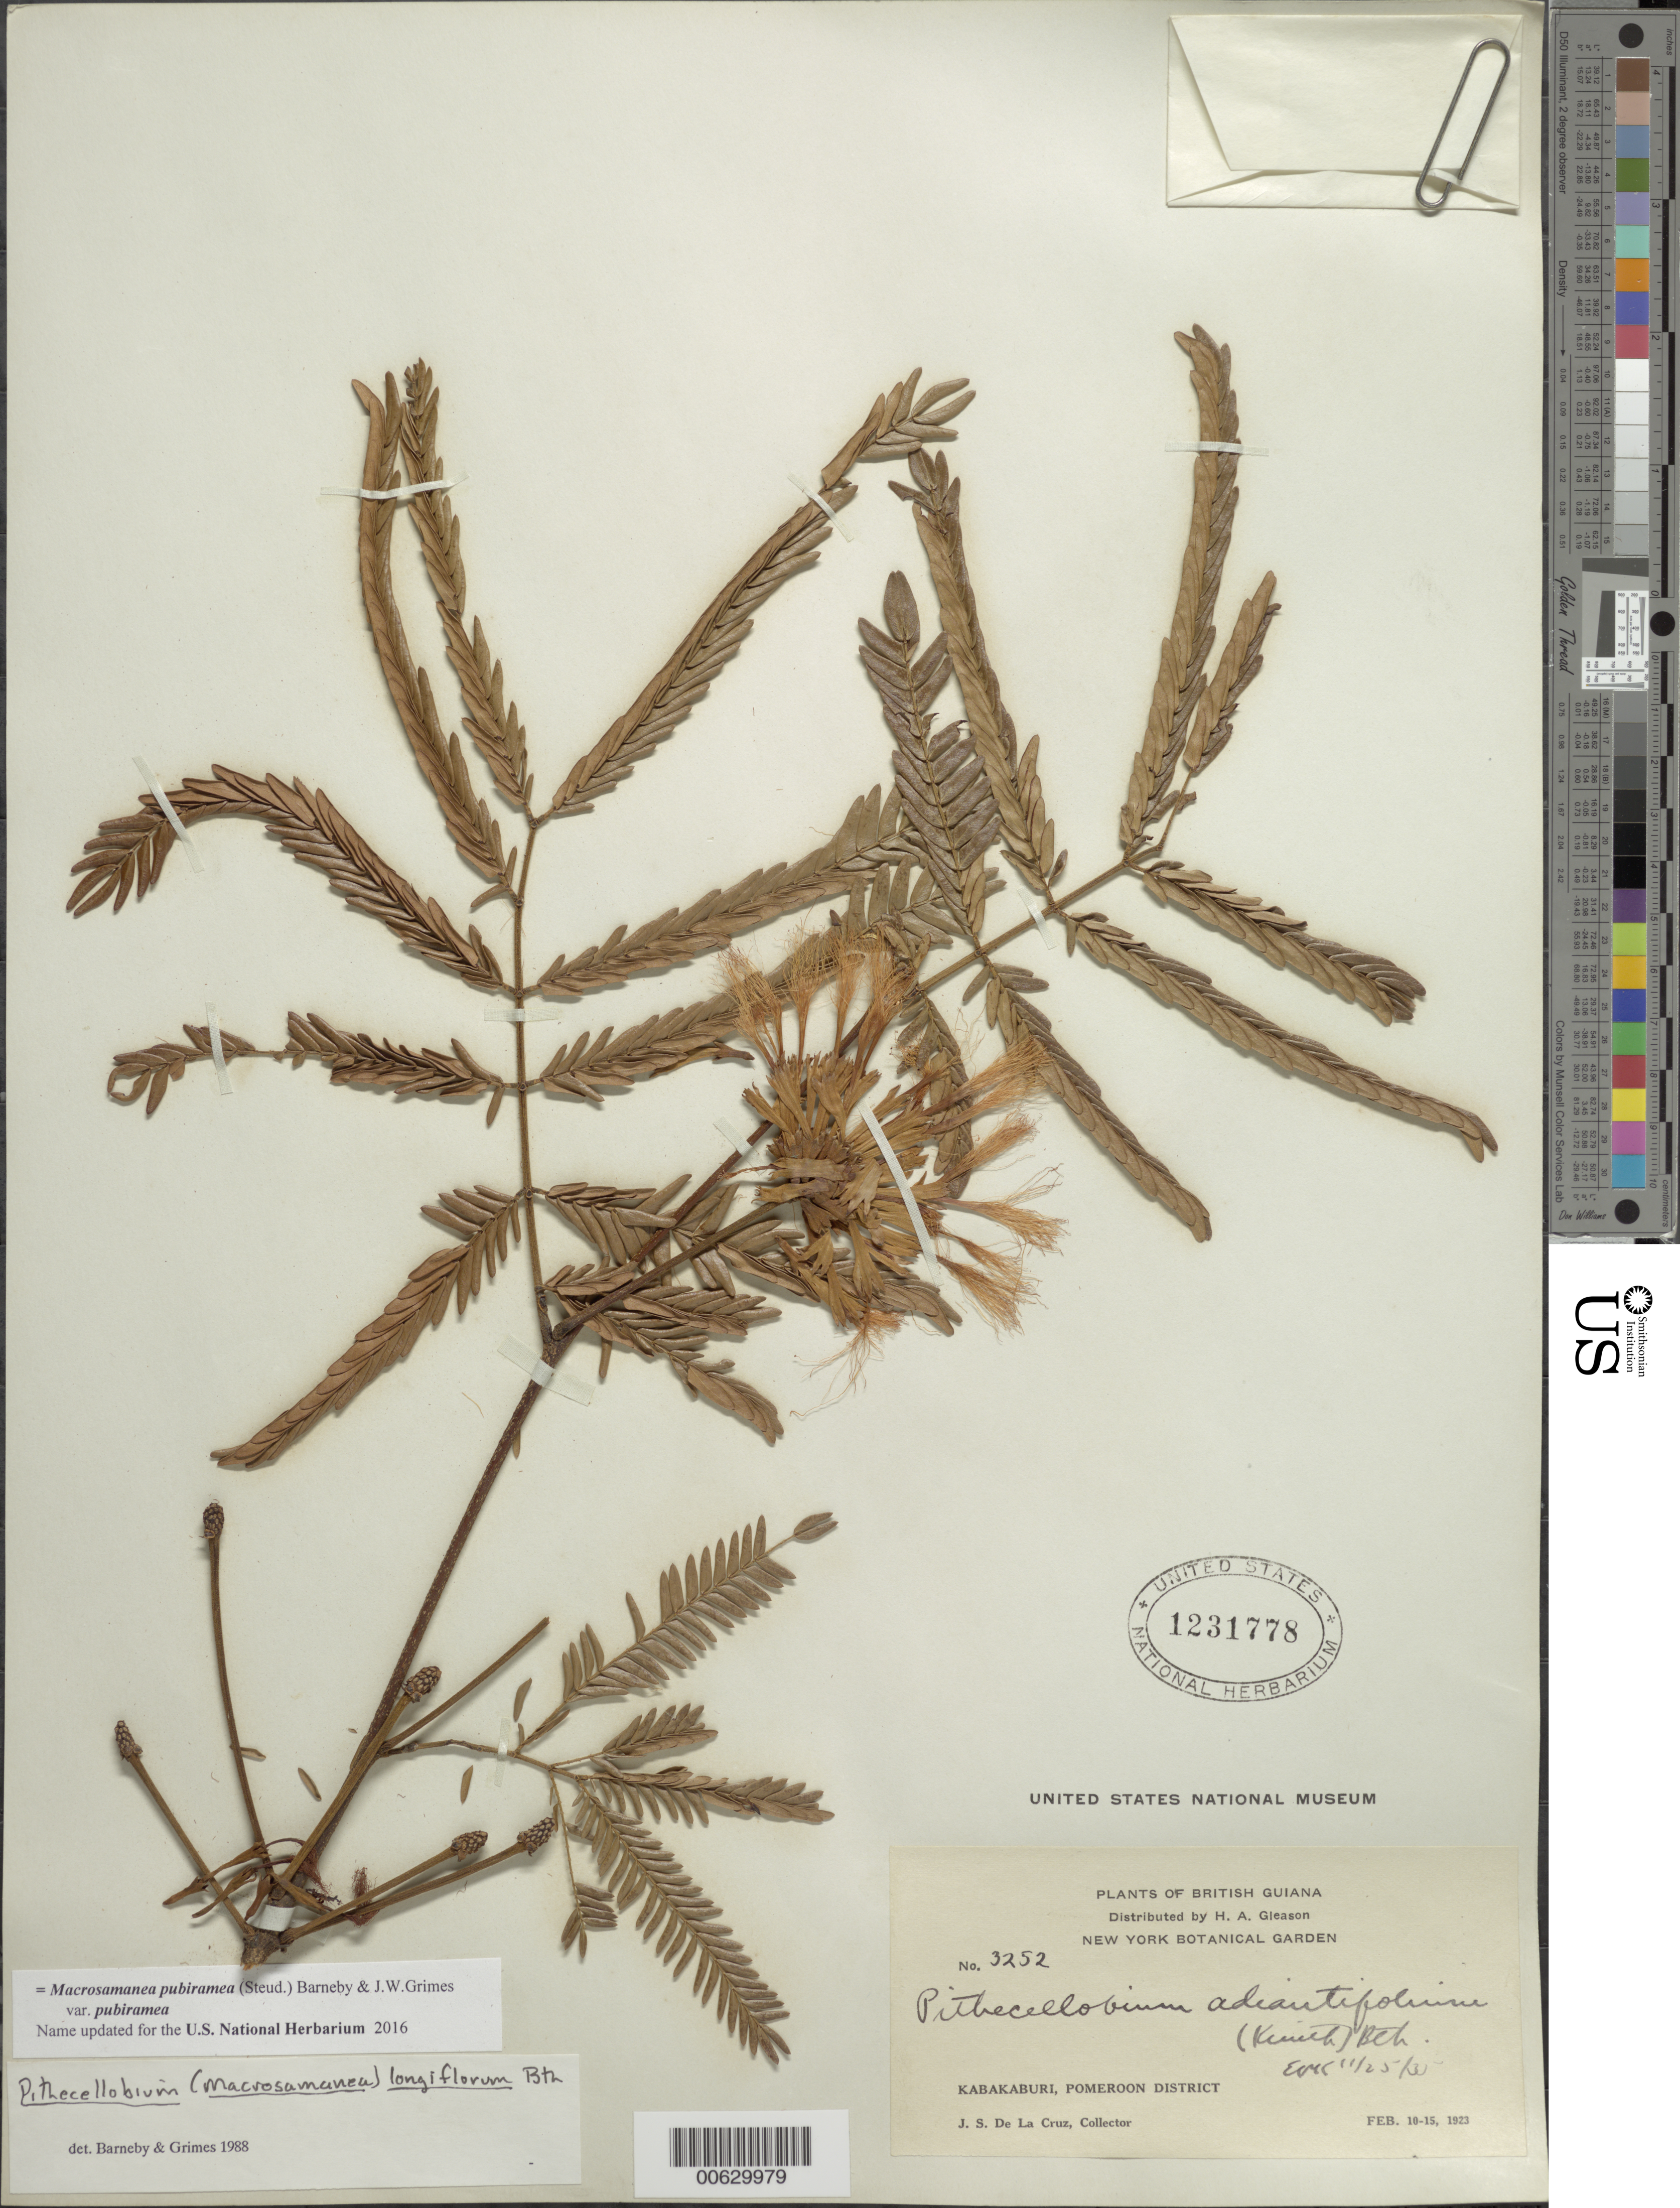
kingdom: Plantae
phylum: Tracheophyta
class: Magnoliopsida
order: Fabales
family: Fabaceae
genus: Macrosamanea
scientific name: Macrosamanea pubiramea var. pubiramea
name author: (Steud.) Barneby & J.W. Grimes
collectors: J. S. de la Cruz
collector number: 3252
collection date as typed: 10-Feb-23 to 15-Feb-23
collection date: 1923-02-10/1923-02-15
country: Guyana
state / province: Pomeroon-Supenaam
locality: Kabakaburi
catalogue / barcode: US 1231778